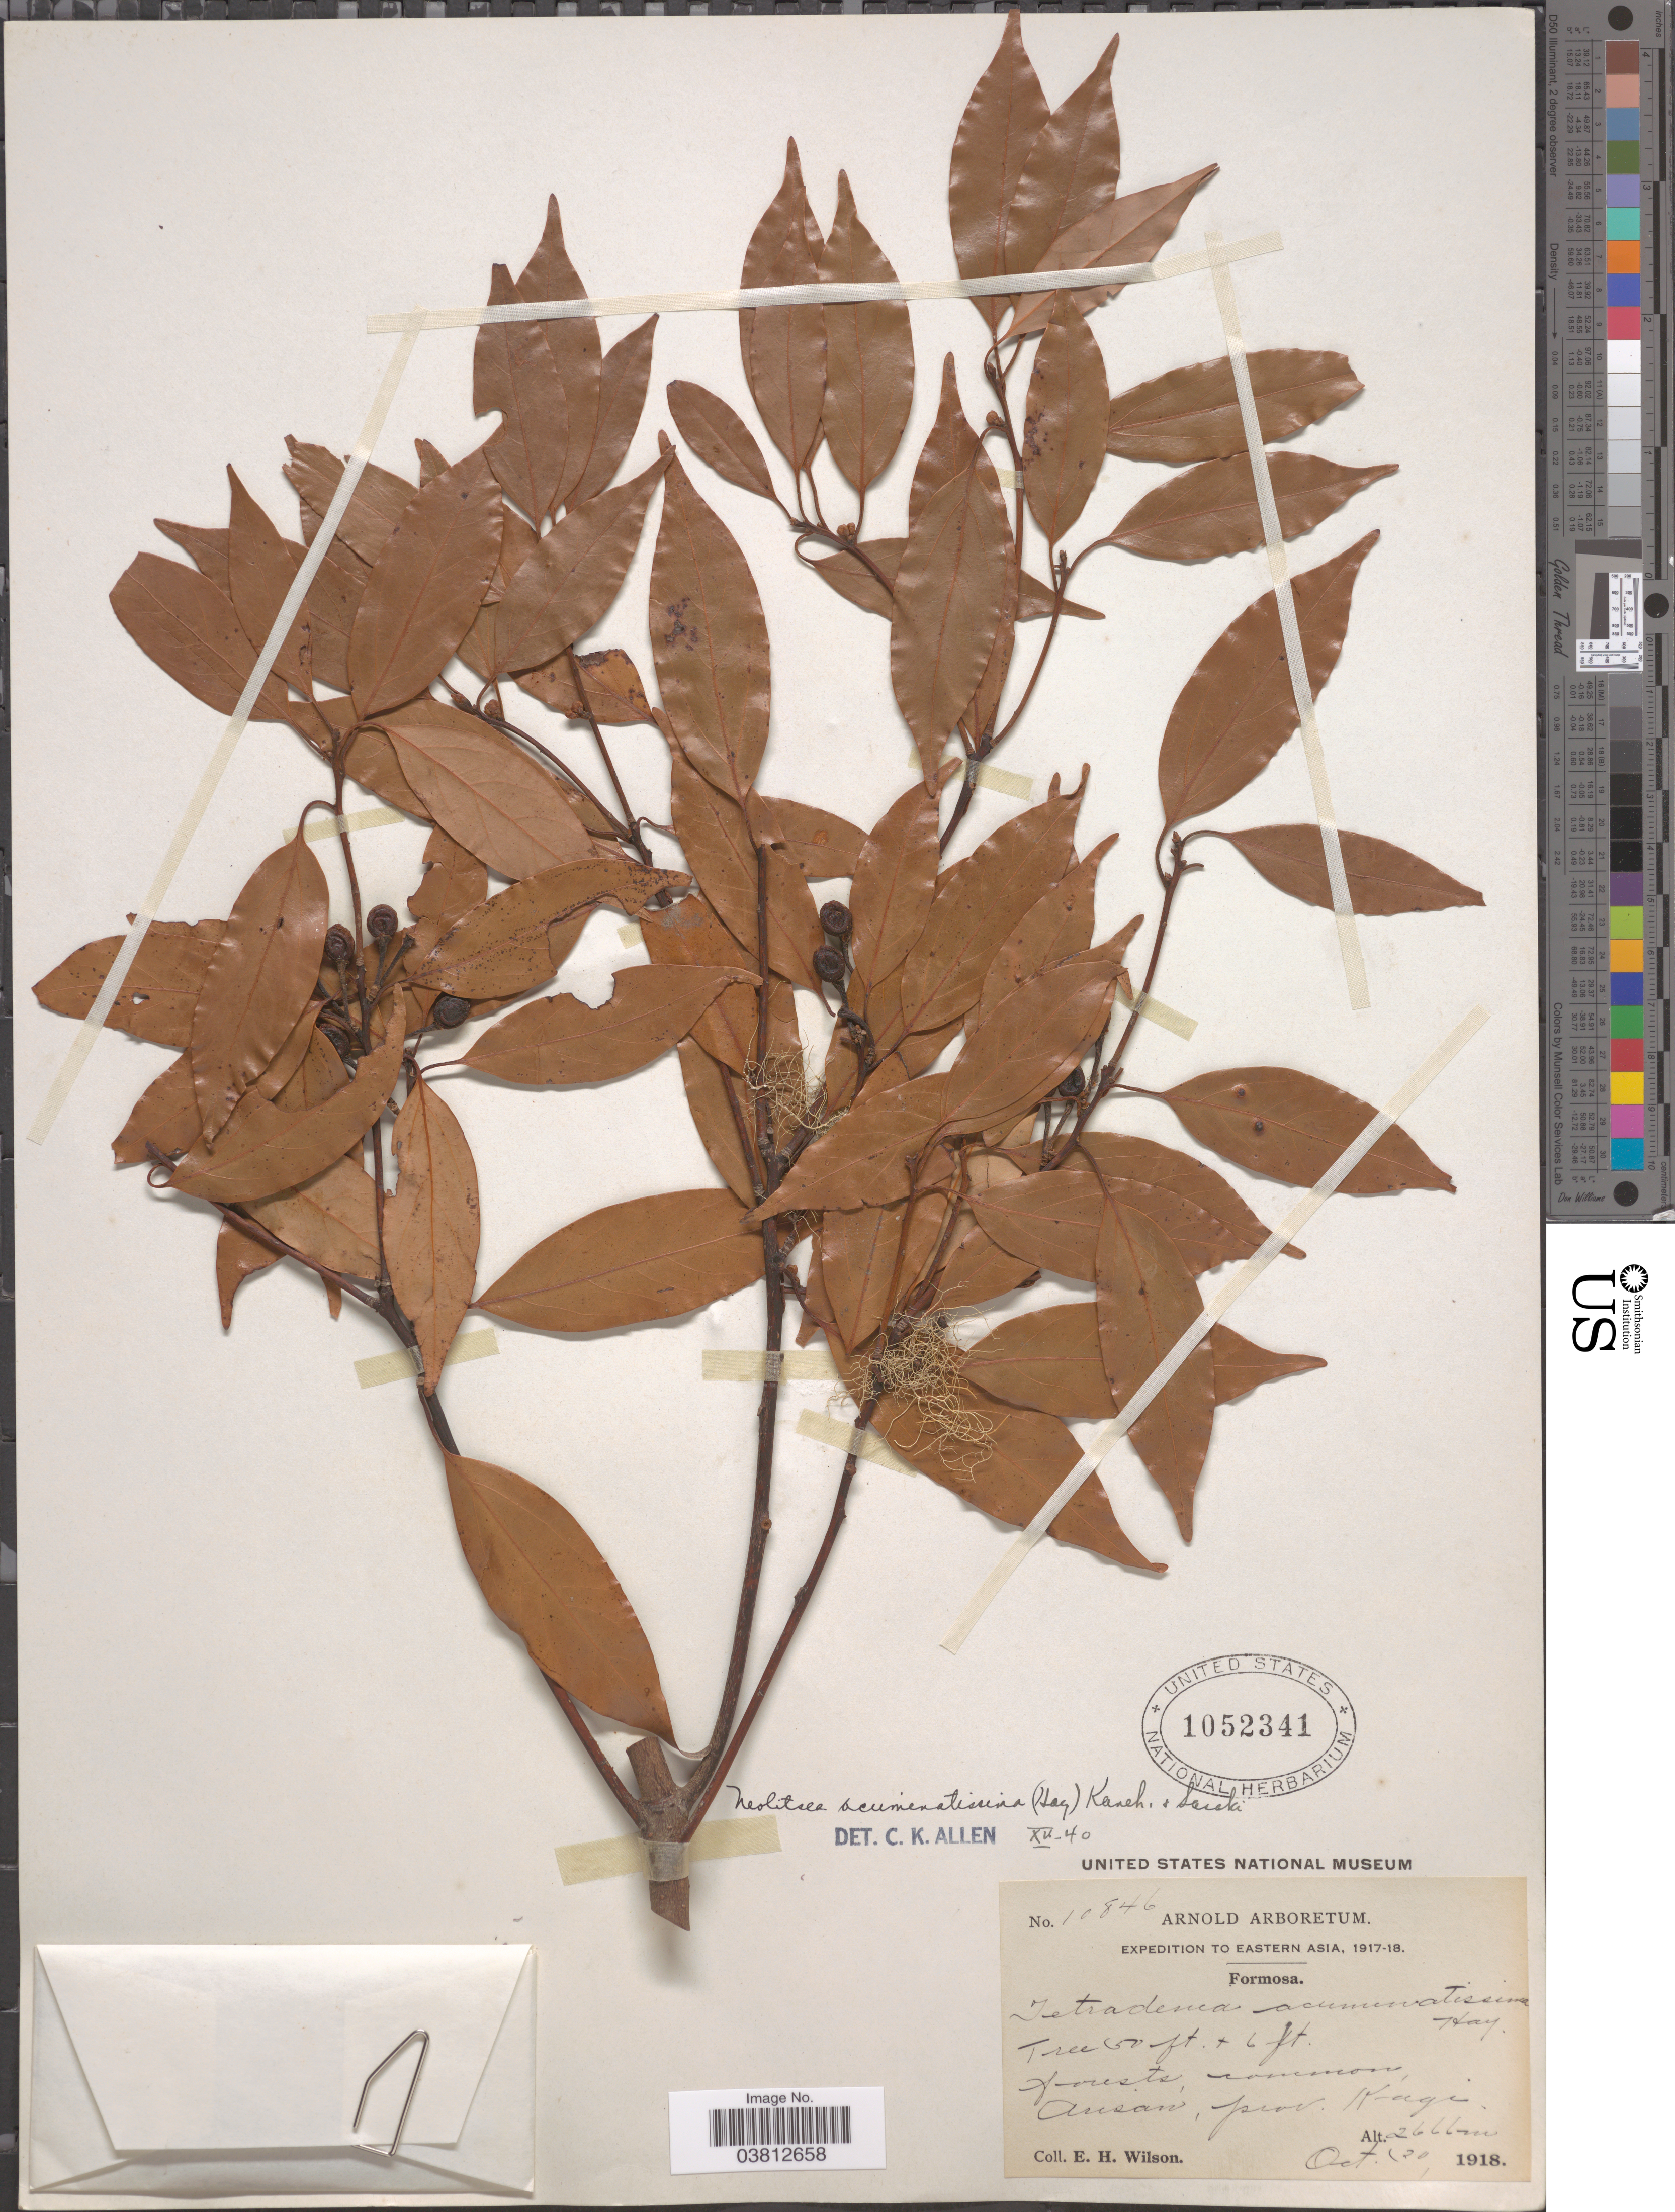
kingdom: Plantae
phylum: Tracheophyta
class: Magnoliopsida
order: Laurales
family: Lauraceae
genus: Neolitsea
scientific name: Neolitsea acuminatissima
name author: (Hayata) Kaneh. & Sasaki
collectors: E. Wilson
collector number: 10846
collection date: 1918-10-30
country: Taiwan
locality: Eastern Asia. Formosa. Arisan, Prov. Kagi.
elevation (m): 2666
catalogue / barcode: US 1052341